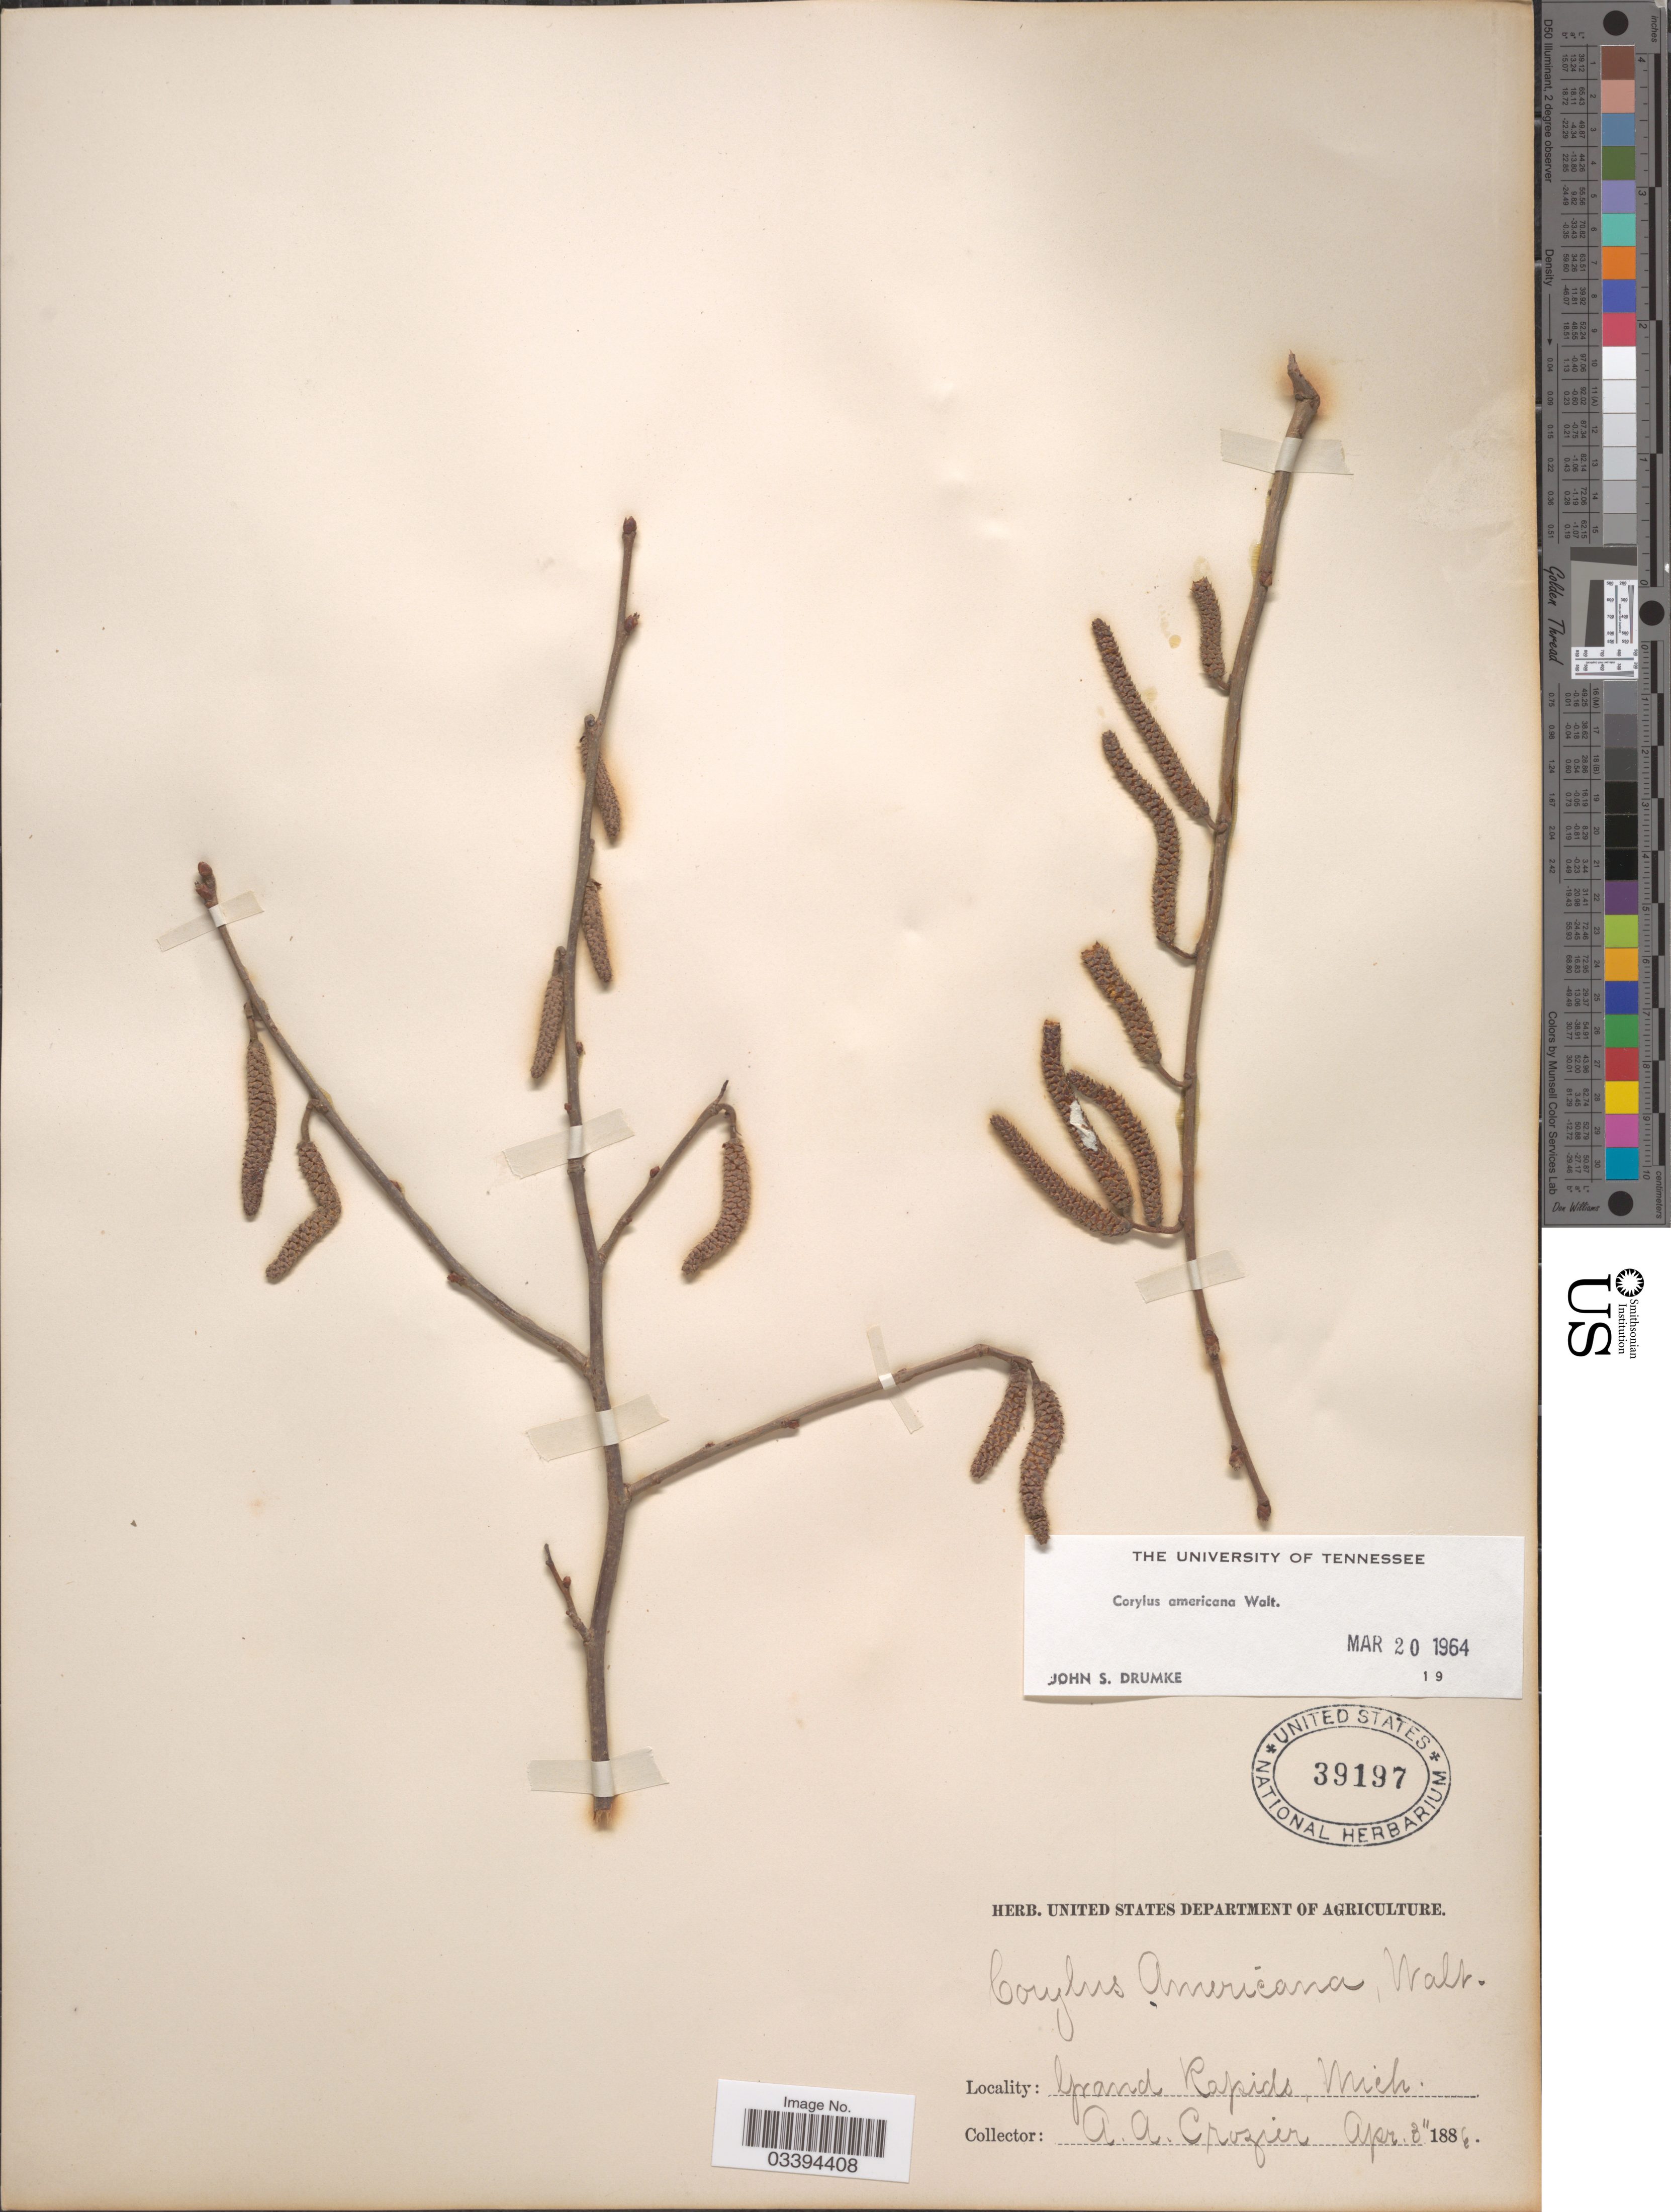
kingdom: Plantae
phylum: Tracheophyta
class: Magnoliopsida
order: Fagales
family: Betulaceae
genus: Corylus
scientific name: Corylus americana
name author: Walter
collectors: A. Crozier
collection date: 1886-04-03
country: United States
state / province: Michigan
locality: Grand Rapids.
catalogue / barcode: US 39197